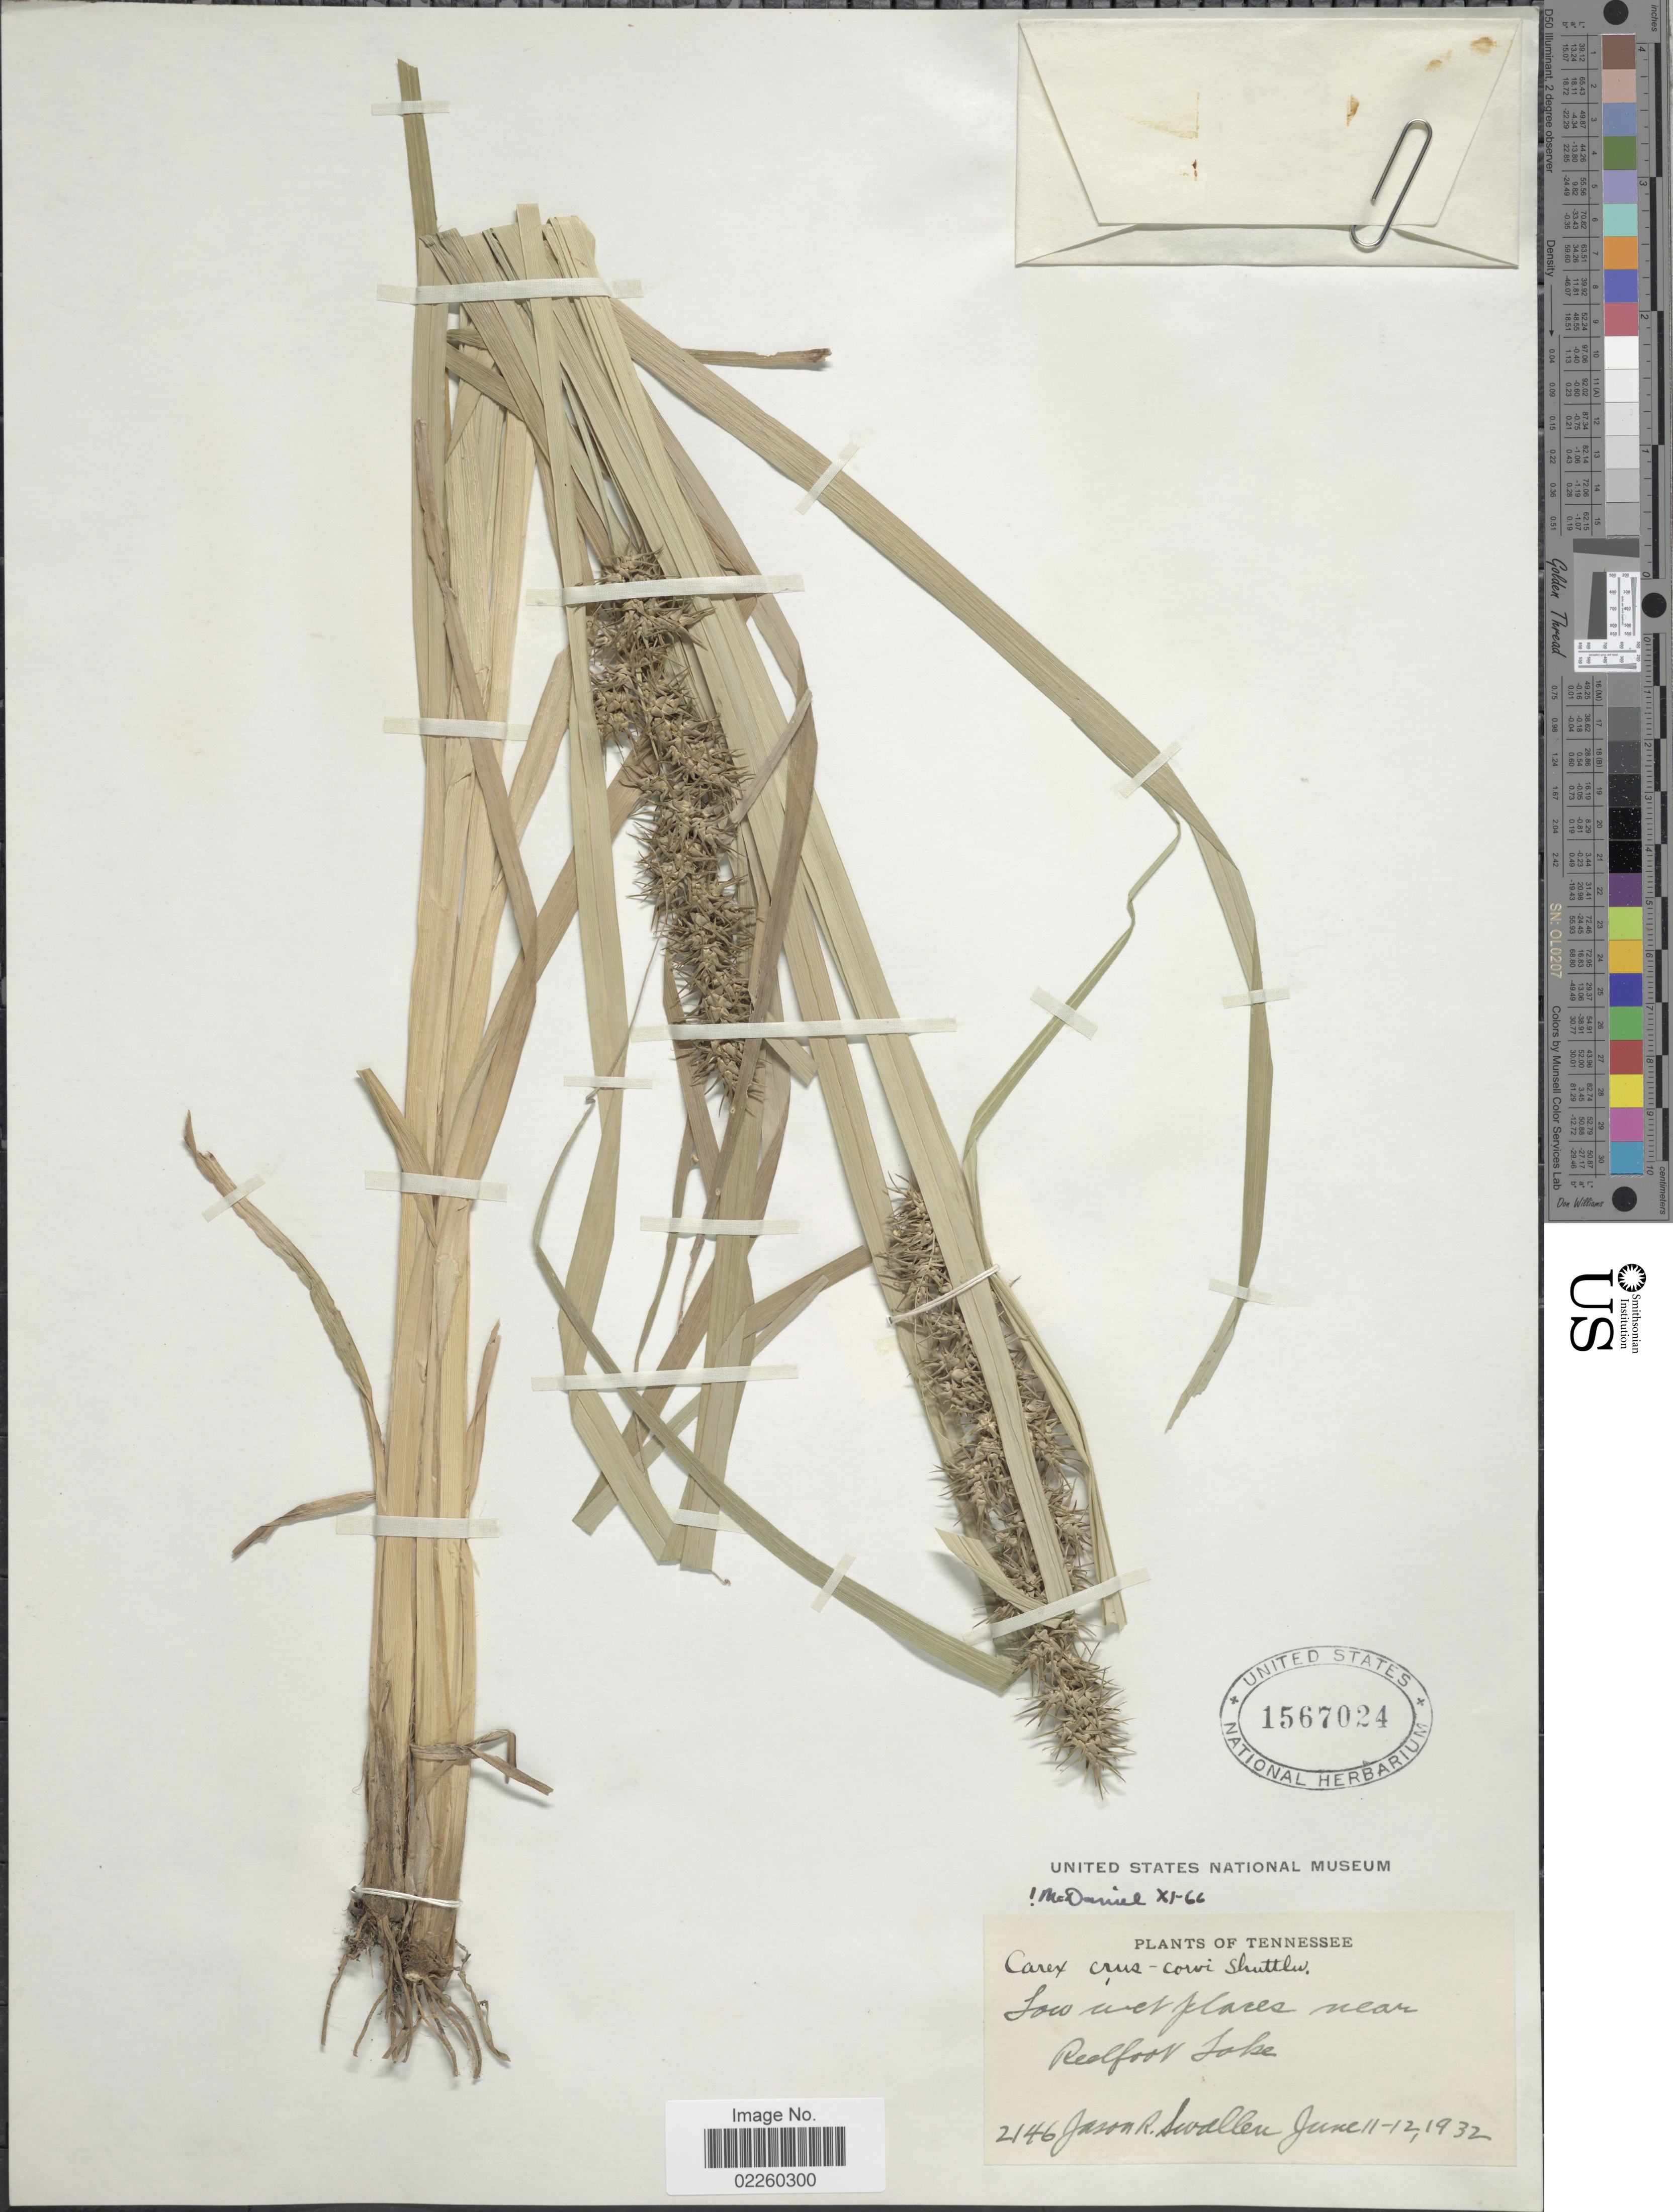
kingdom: Plantae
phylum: Tracheophyta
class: Liliopsida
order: Poales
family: Cyperaceae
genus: Carex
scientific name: Carex crus-corvi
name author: Shuttlew. ex Kunze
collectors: J. R. Swallen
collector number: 2146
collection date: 1932-06-11/1932-06-12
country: United States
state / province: Tennessee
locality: Low wet places near Redfoot Lake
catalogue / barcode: US 1567024